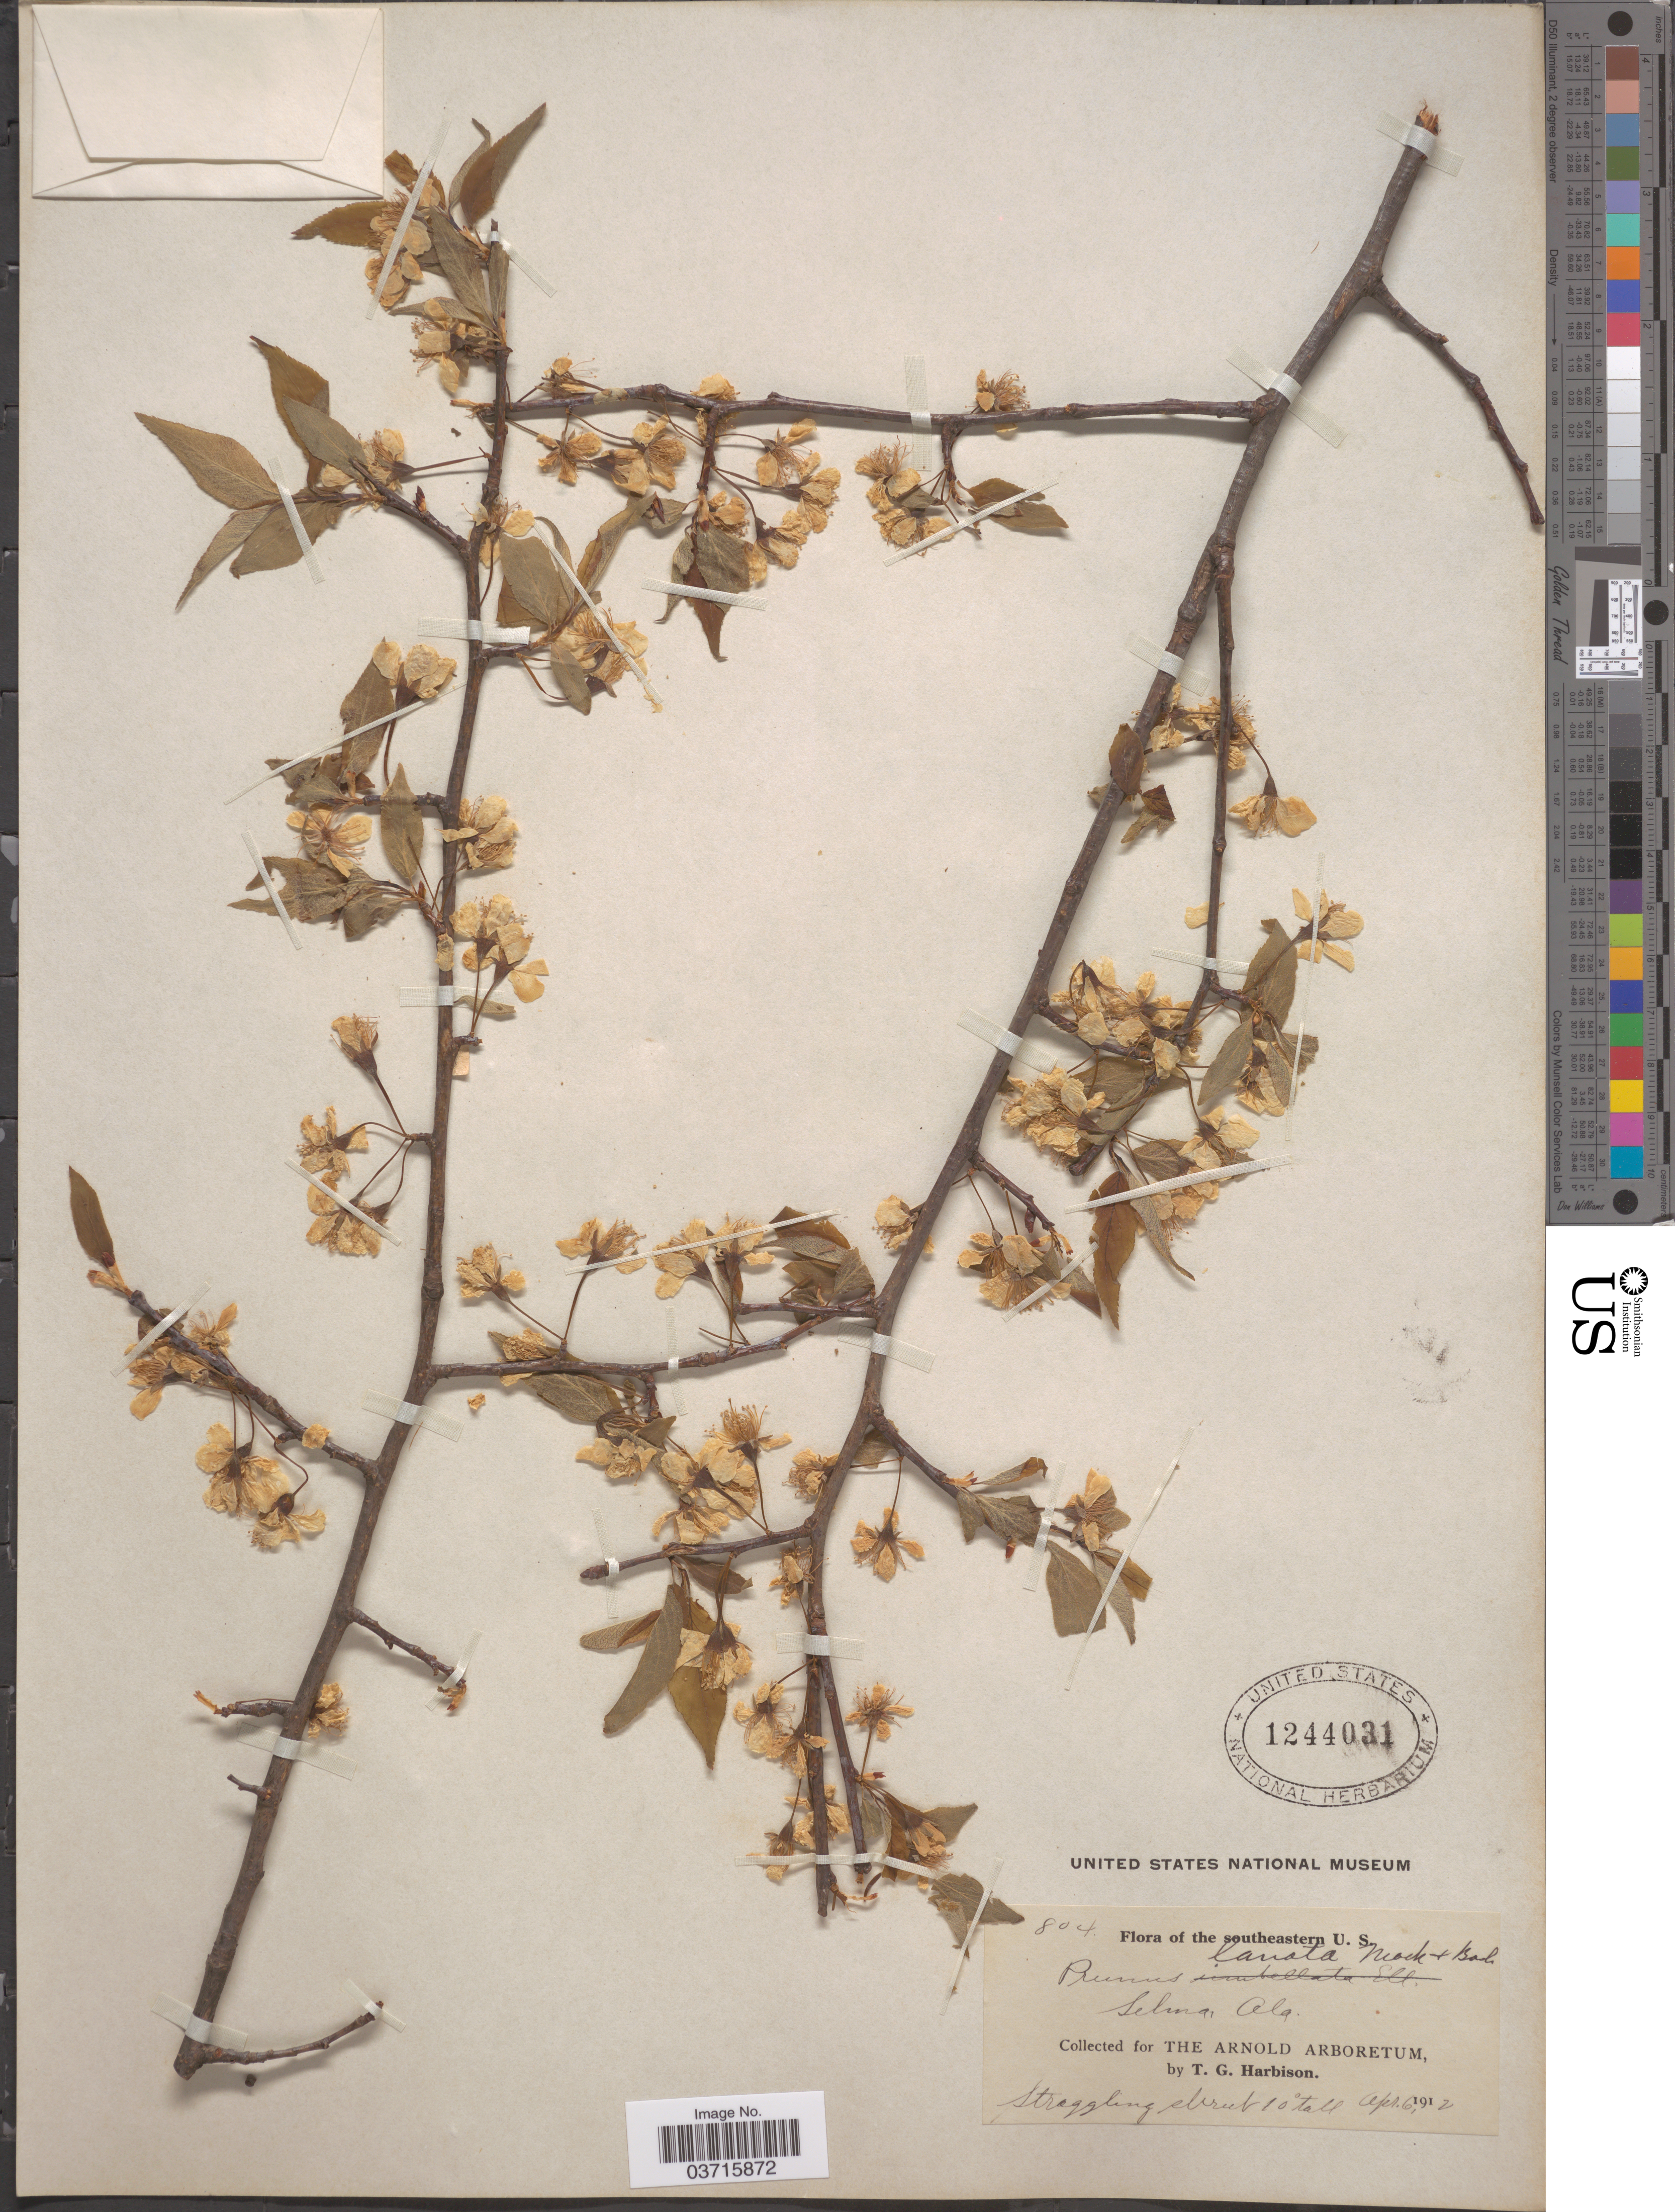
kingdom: Plantae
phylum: Tracheophyta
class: Magnoliopsida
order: Rosales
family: Rosaceae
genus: Prunus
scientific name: Prunus lanata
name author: (Sudw.) Mack. & Bush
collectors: T. Harbison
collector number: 804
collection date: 1912-04-06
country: United States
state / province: Alabama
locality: The southeastern U.S. Selma.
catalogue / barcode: US 1244031